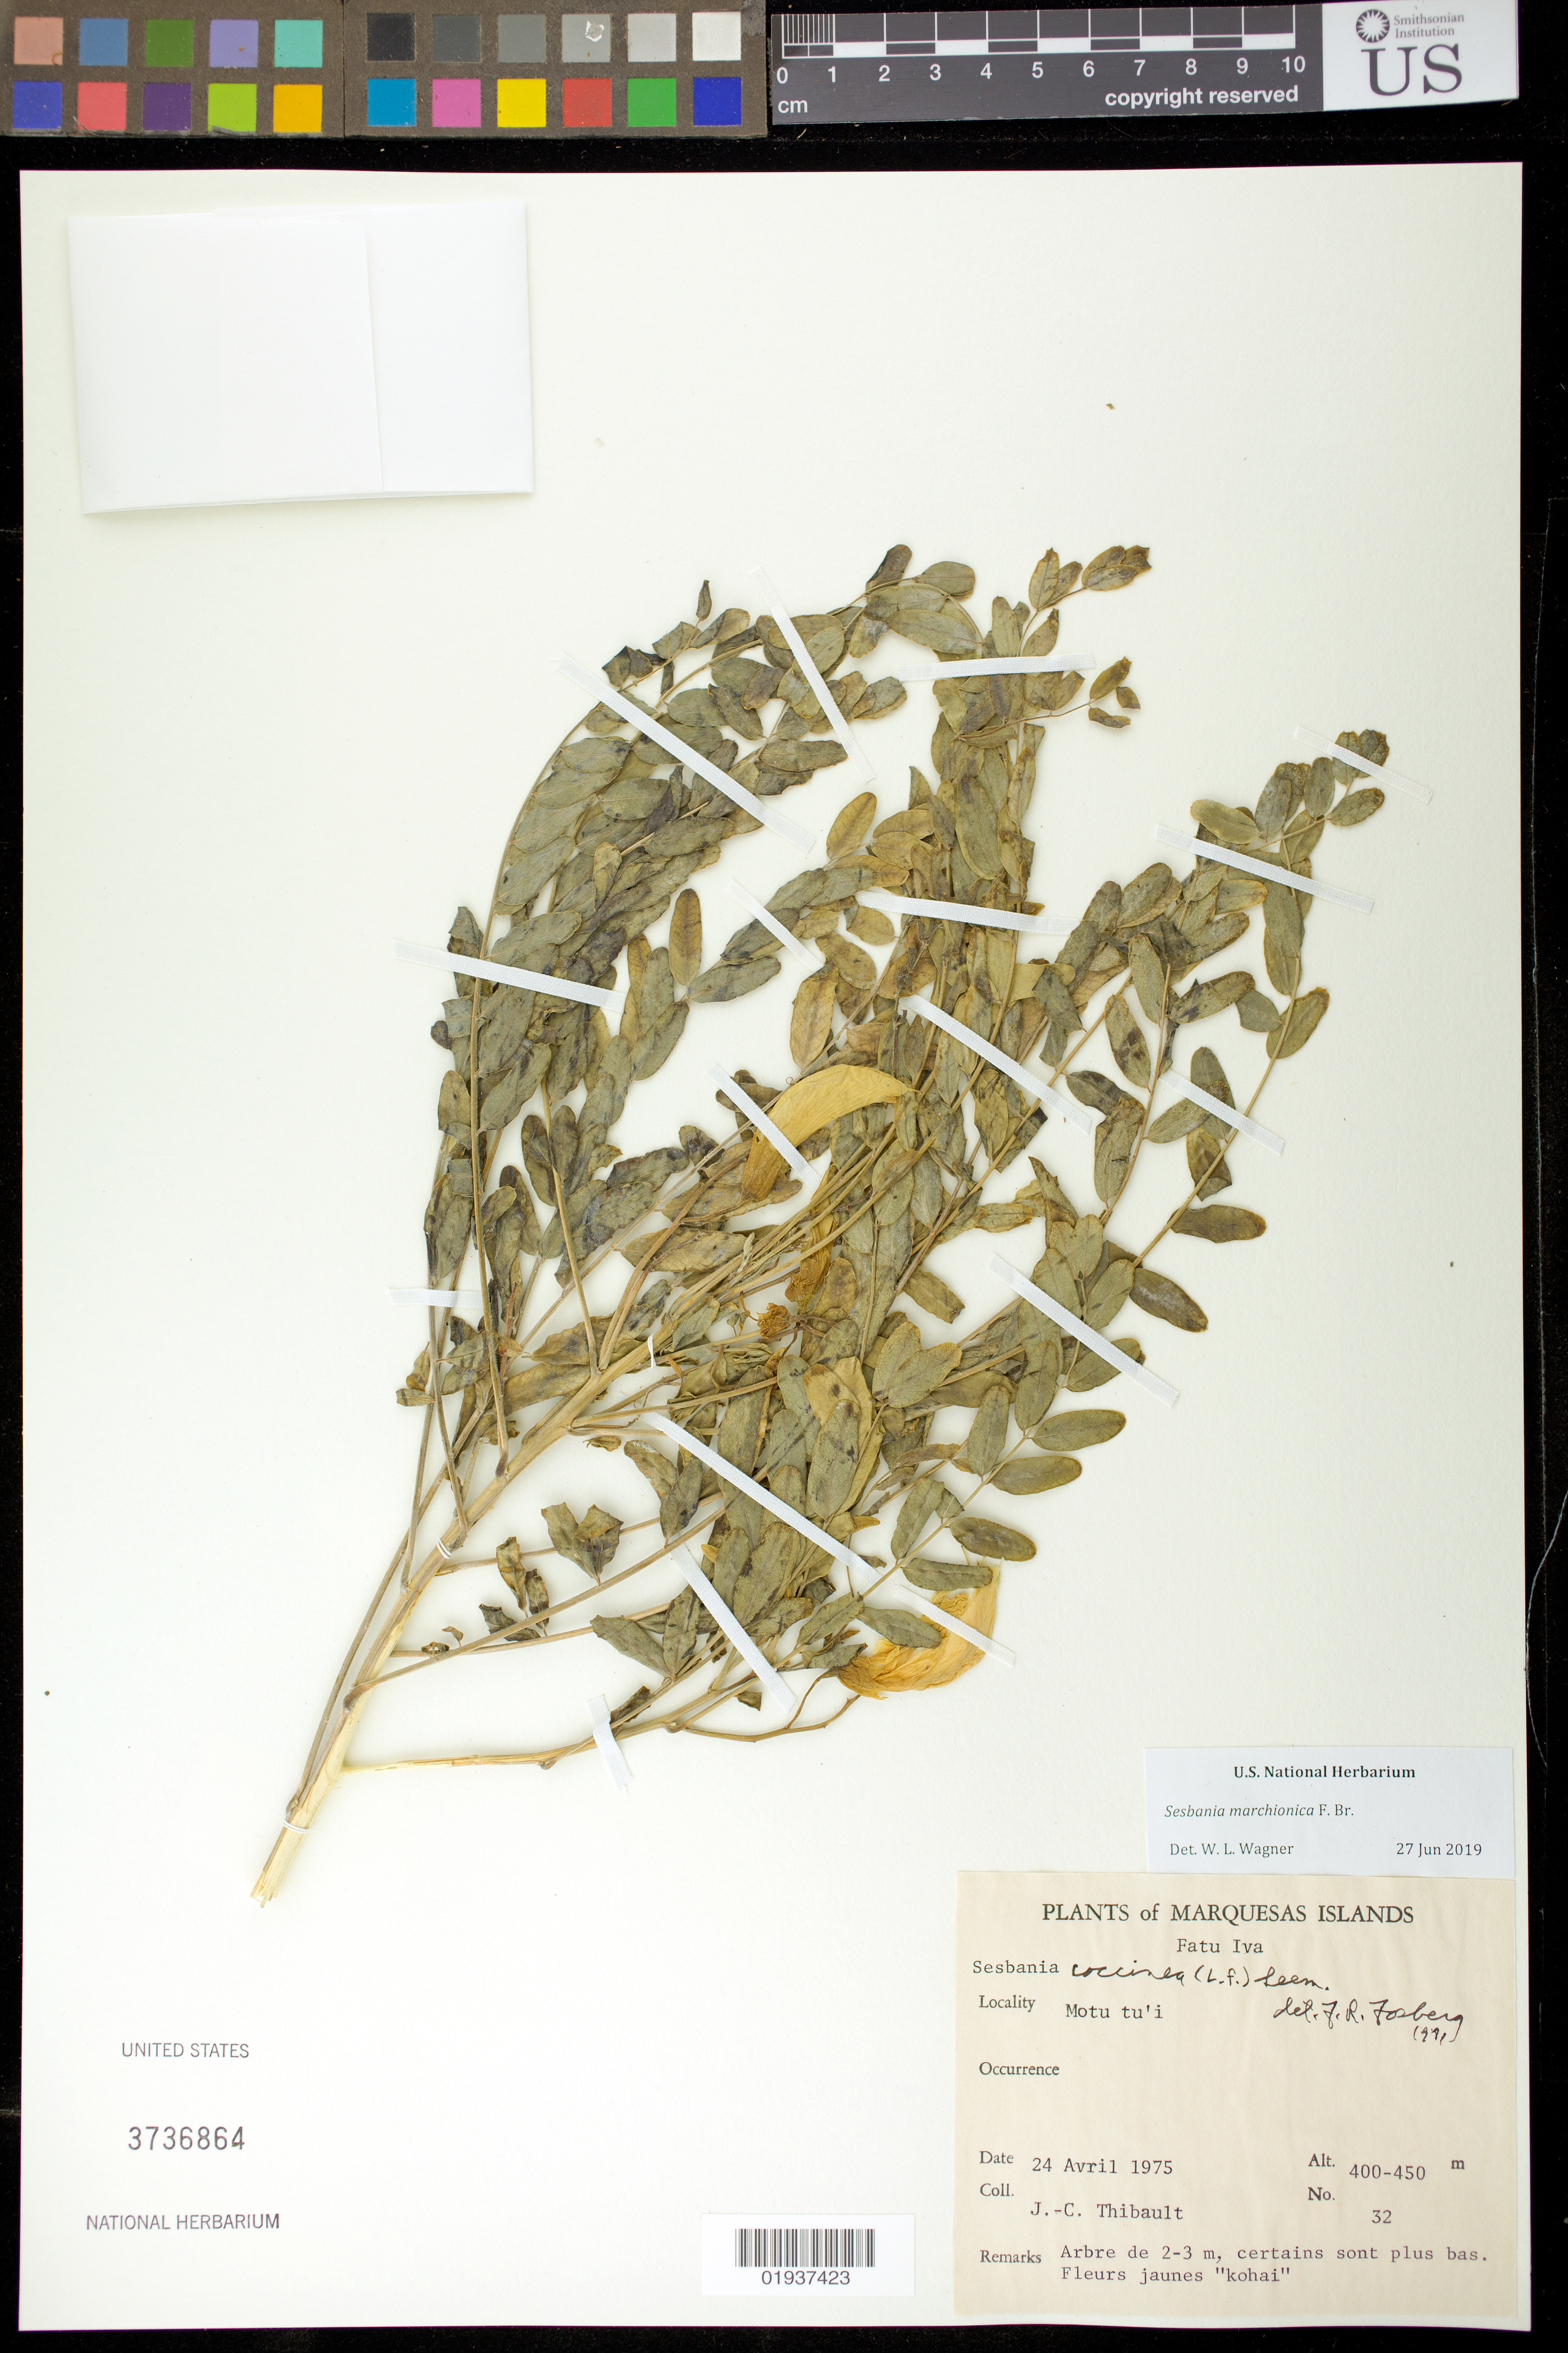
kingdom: Plantae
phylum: Tracheophyta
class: Magnoliopsida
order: Fabales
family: Fabaceae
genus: Sesbania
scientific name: Sesbania marchionica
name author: F. Br.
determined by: Wagner, W. L., (BOT), Smithsonian Institution - National Museum of Natural History (UNITED STATES)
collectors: J. Thibault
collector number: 32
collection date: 1975-04-24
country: French Polynesia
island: Fatu Hiva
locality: Motu tu'i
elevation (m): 400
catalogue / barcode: US 3736864